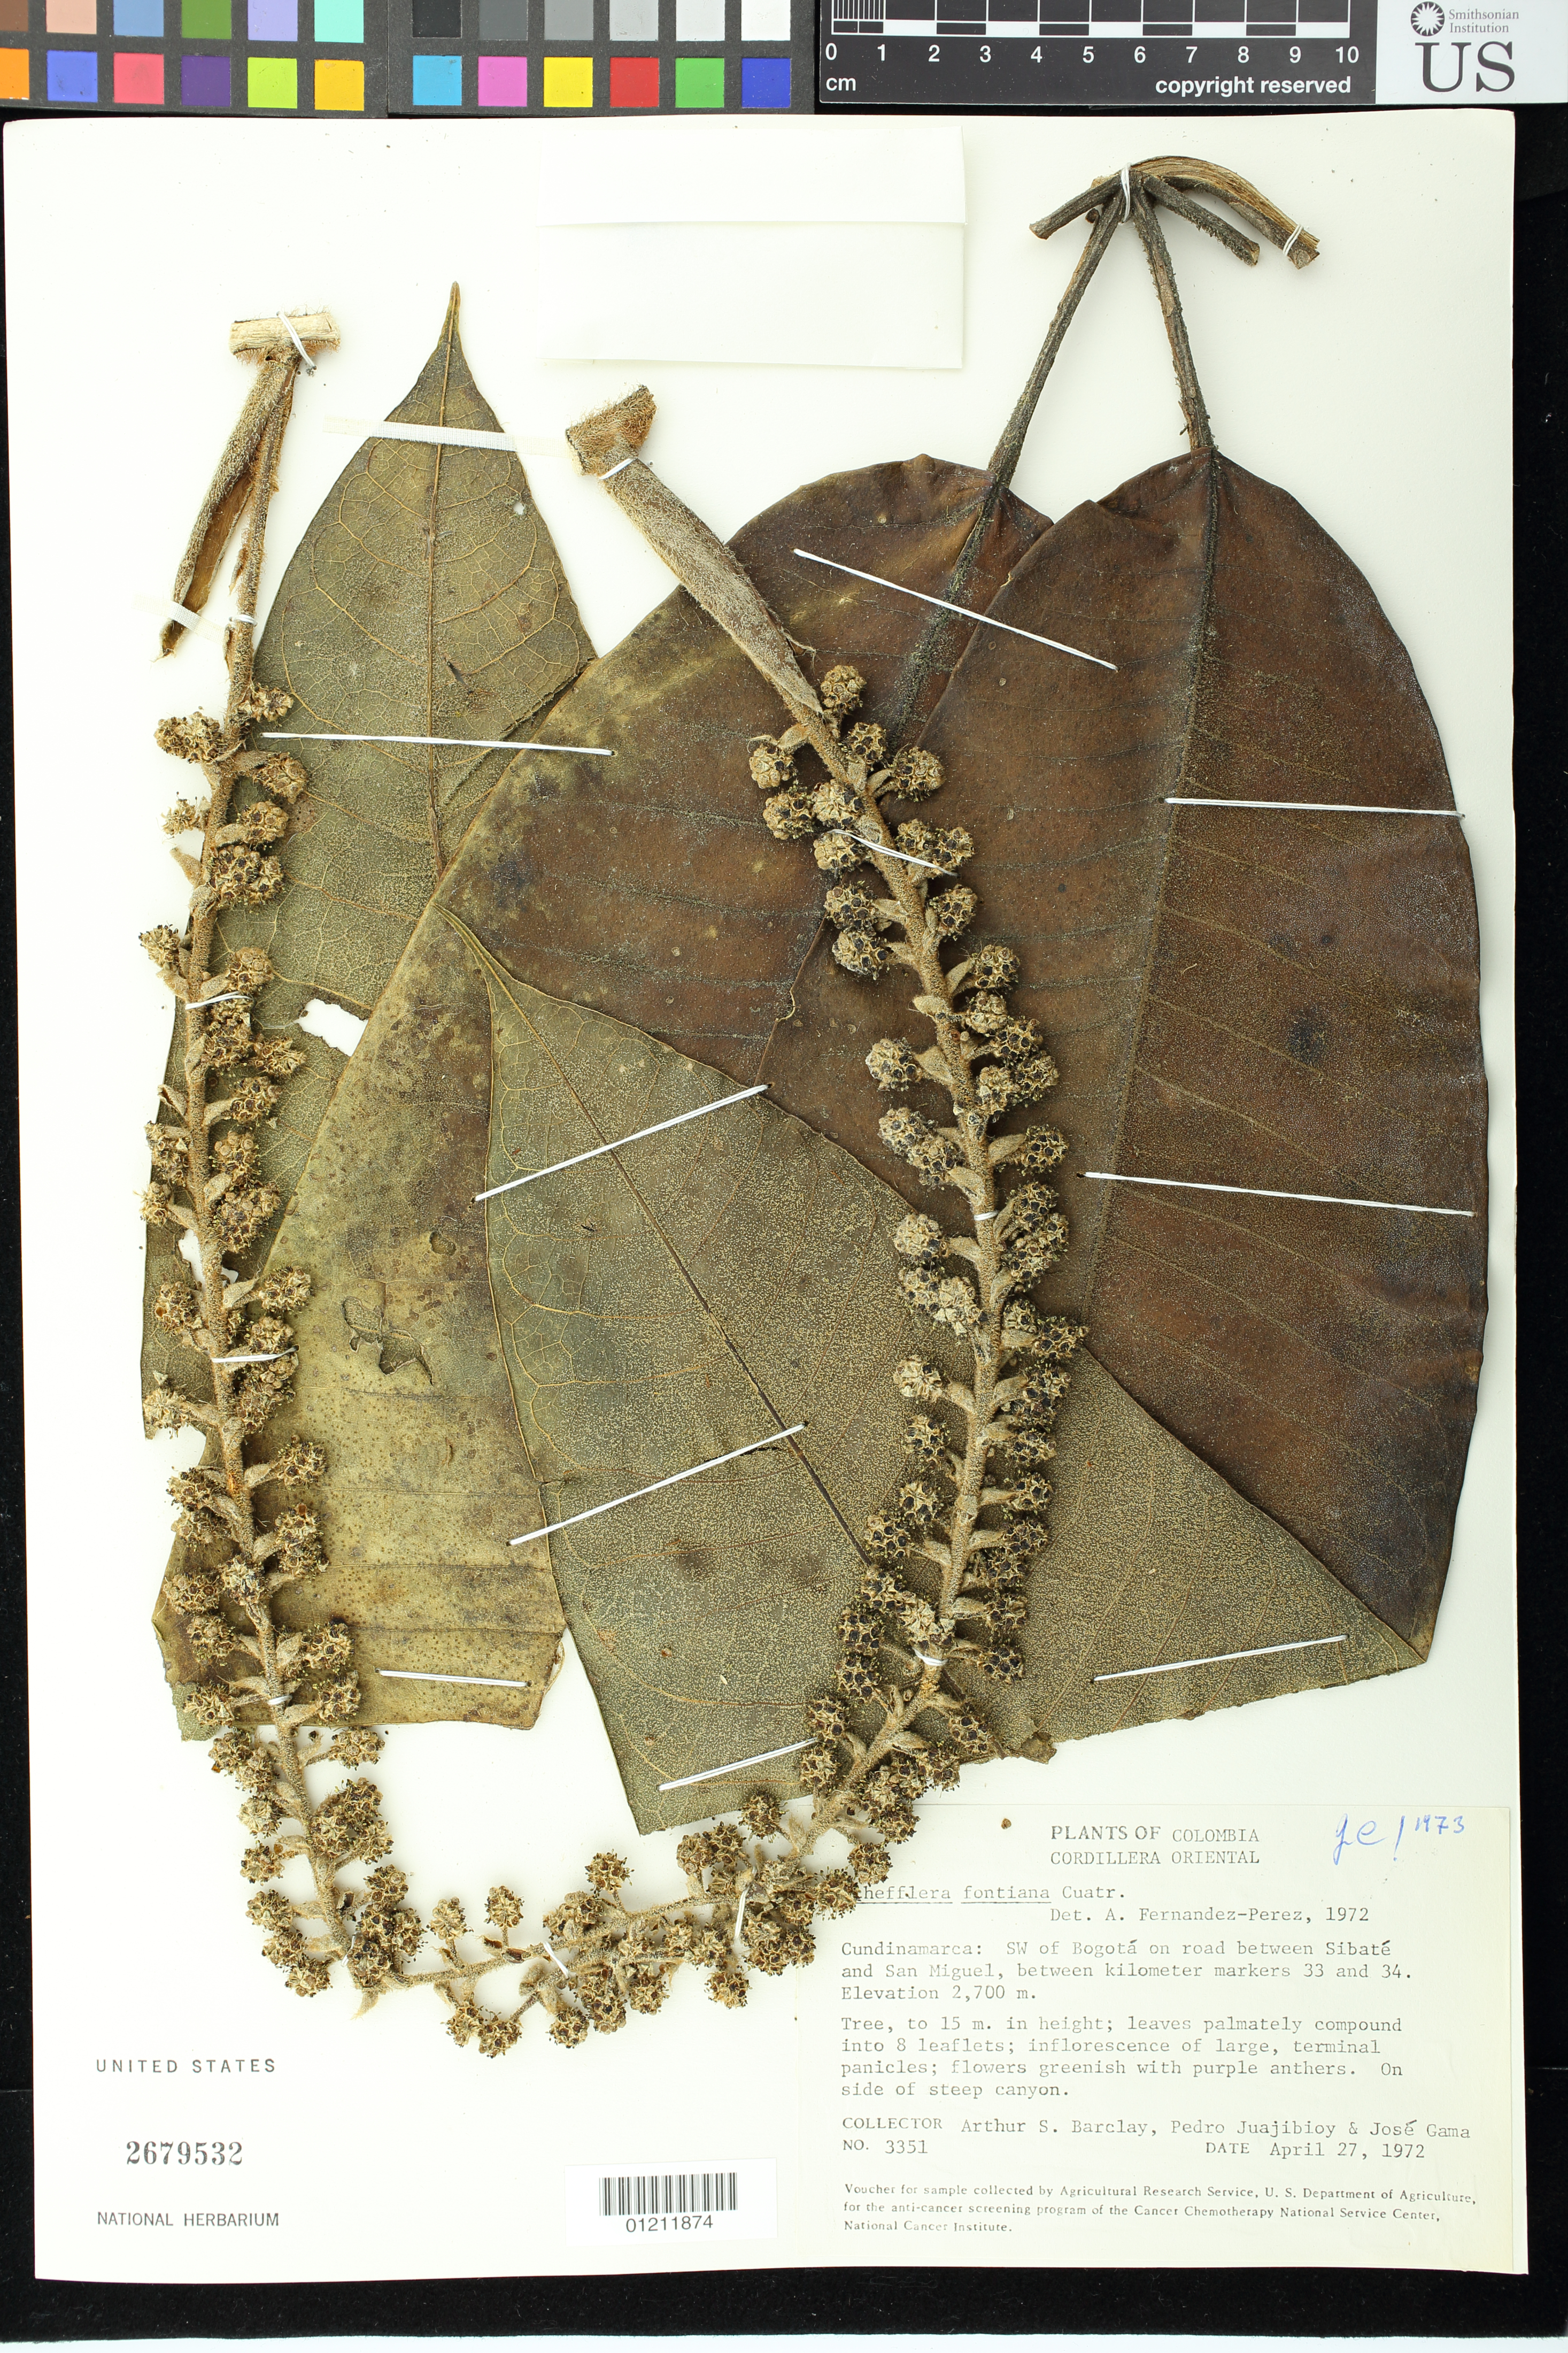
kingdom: Plantae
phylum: Tracheophyta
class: Magnoliopsida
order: Apiales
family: Araliaceae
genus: Schefflera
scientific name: Schefflera fontiana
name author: Cuatrec.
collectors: A. S. Barclay, P. Juajibioy & J. Gama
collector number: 3351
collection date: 1972-04-27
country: Colombia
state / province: Cundinamarca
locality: Cordillera Oriental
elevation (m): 2700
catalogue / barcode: US 2679532